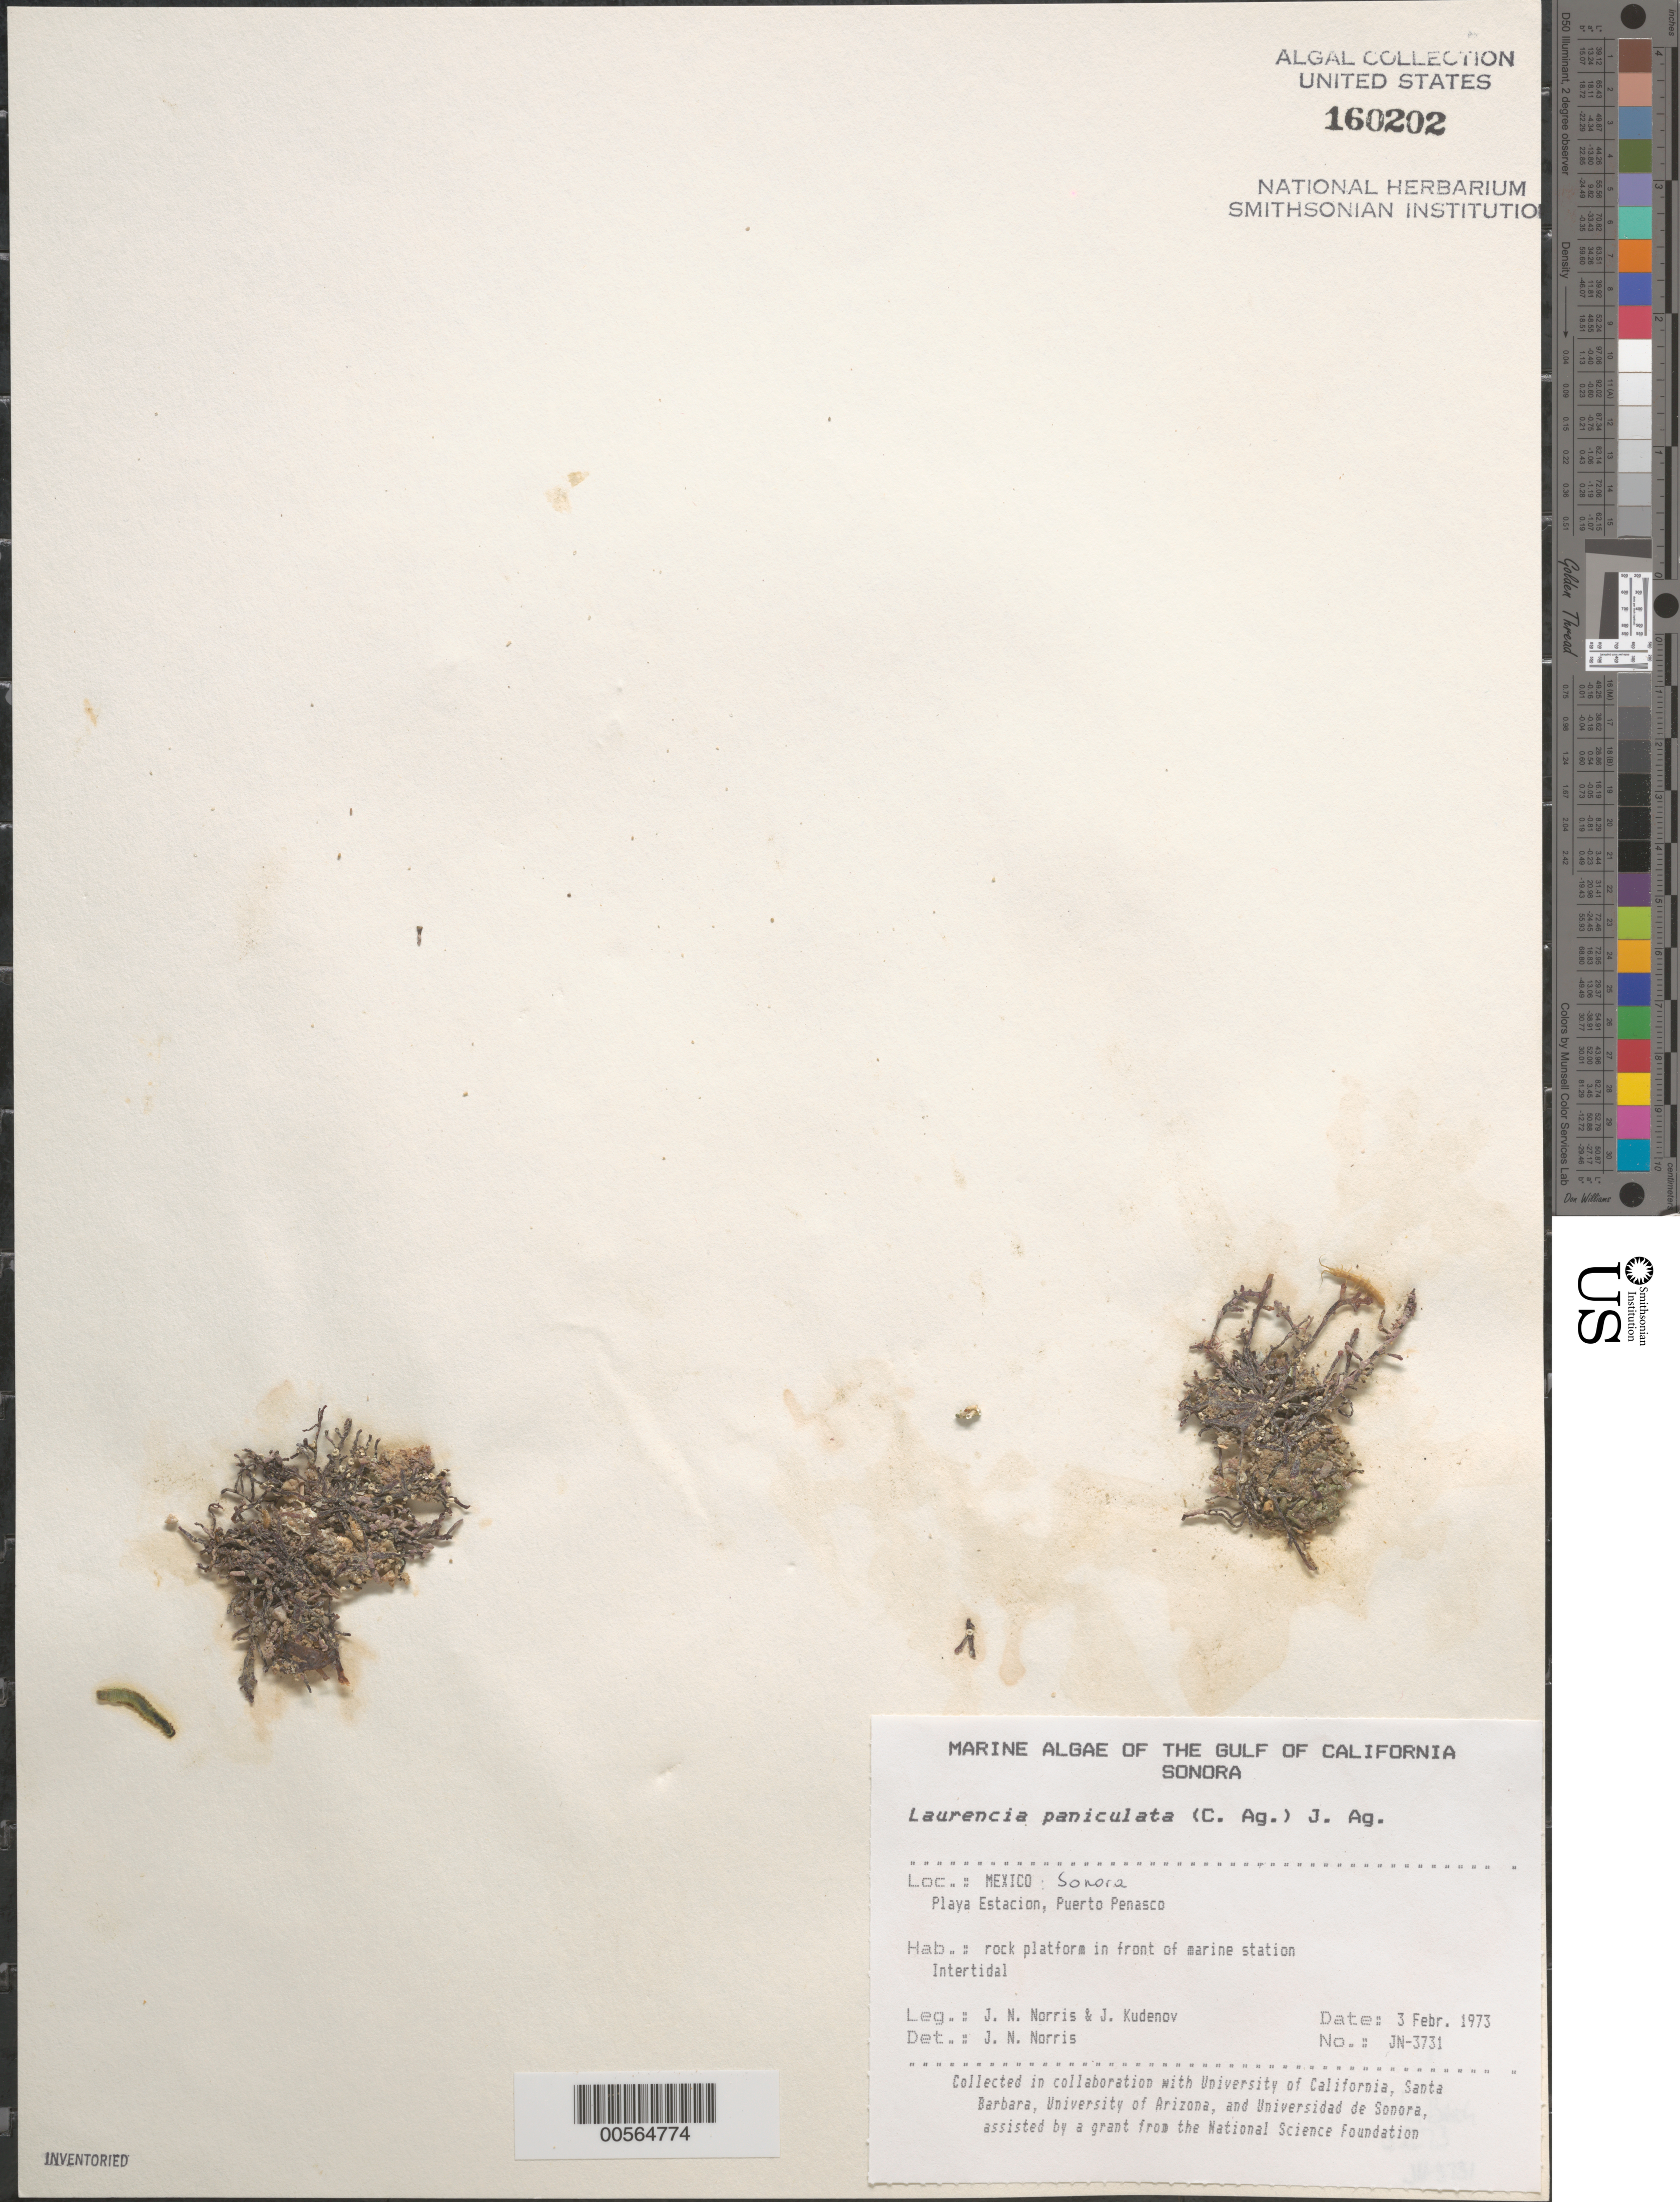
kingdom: Plantae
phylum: Rhodophyta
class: Florideophyceae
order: Ceramiales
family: Rhodomelaceae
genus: Palisada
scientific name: Palisada thuyoides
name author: (Kützing) Cassano et al.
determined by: Algae name updating Project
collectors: J. N. Norris & J. Kudenov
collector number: JN-3731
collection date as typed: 03 Feb 1973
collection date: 1973-02-03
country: Mexico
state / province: Sonora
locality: Playa Estacion, Puerto Penasco, marine station shore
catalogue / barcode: US 160202